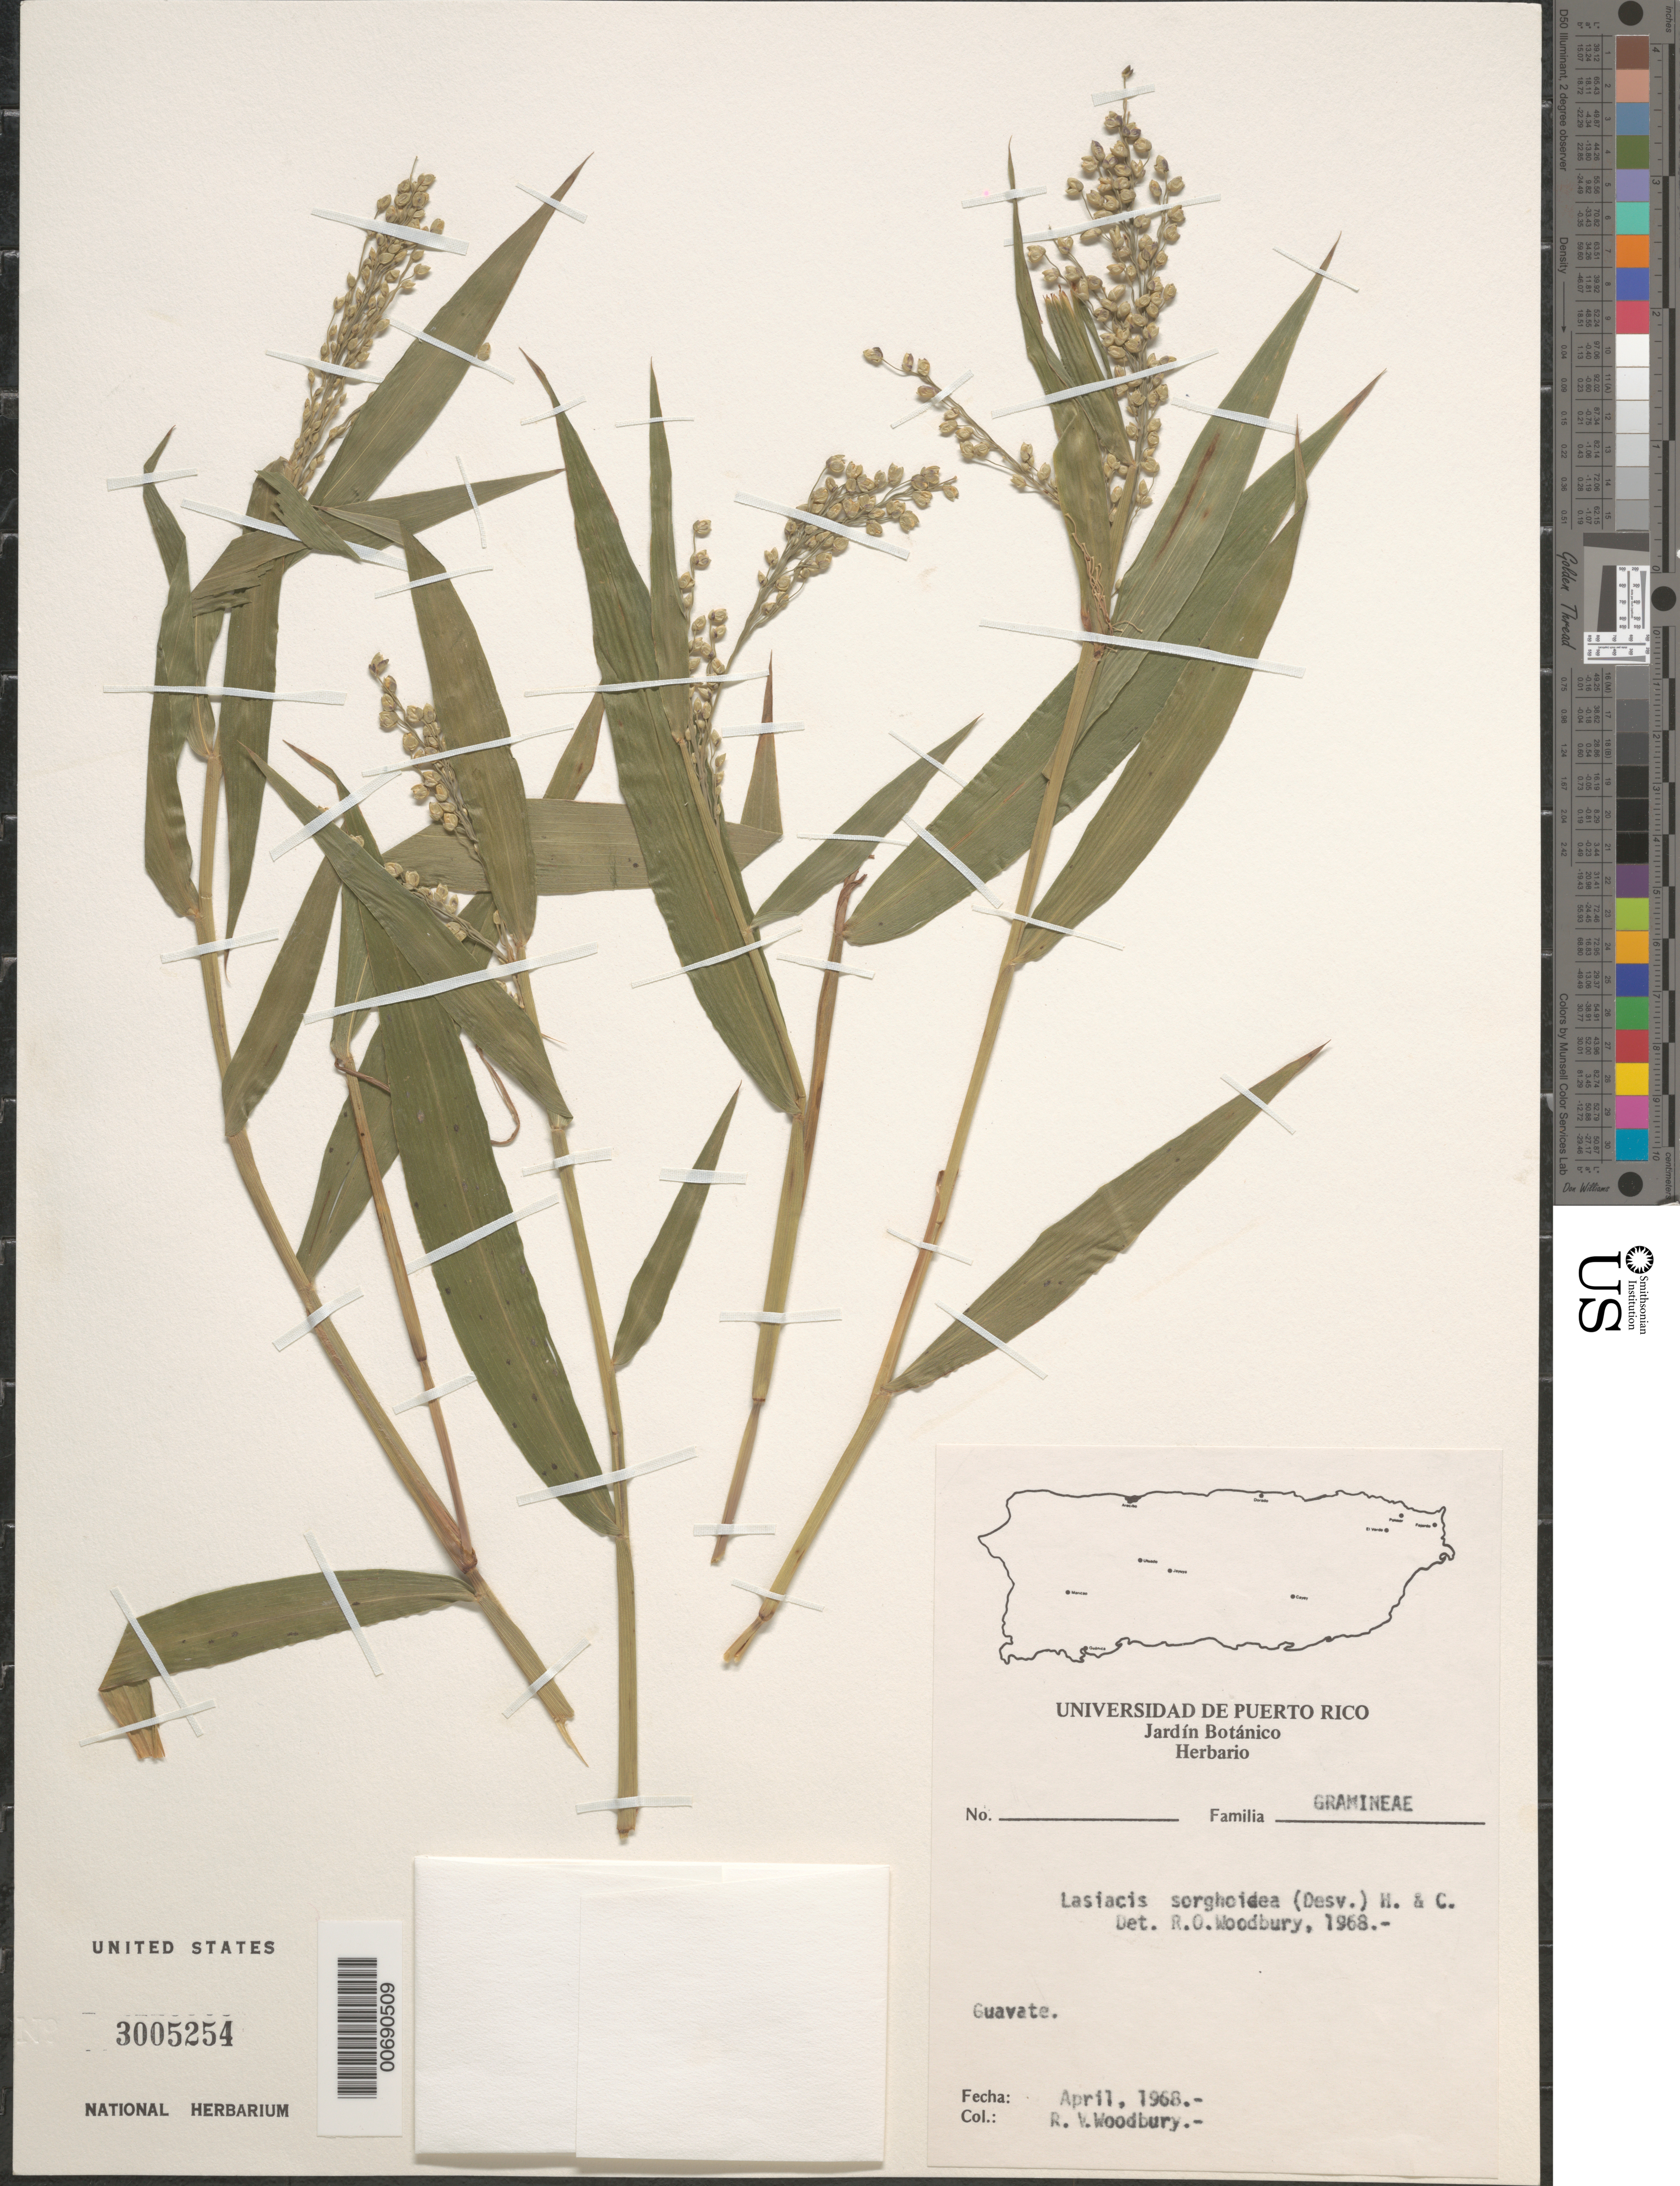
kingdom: Plantae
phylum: Tracheophyta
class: Liliopsida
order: Poales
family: Poaceae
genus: Lasiacis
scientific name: Lasiacis sorghoidea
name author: (Desv. ex Ham.) Hitchc. & Chase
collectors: R. O. Woodbury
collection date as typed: Apr 1968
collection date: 1968-04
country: Puerto Rico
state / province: Cayey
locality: Guavate.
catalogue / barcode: US 3005254